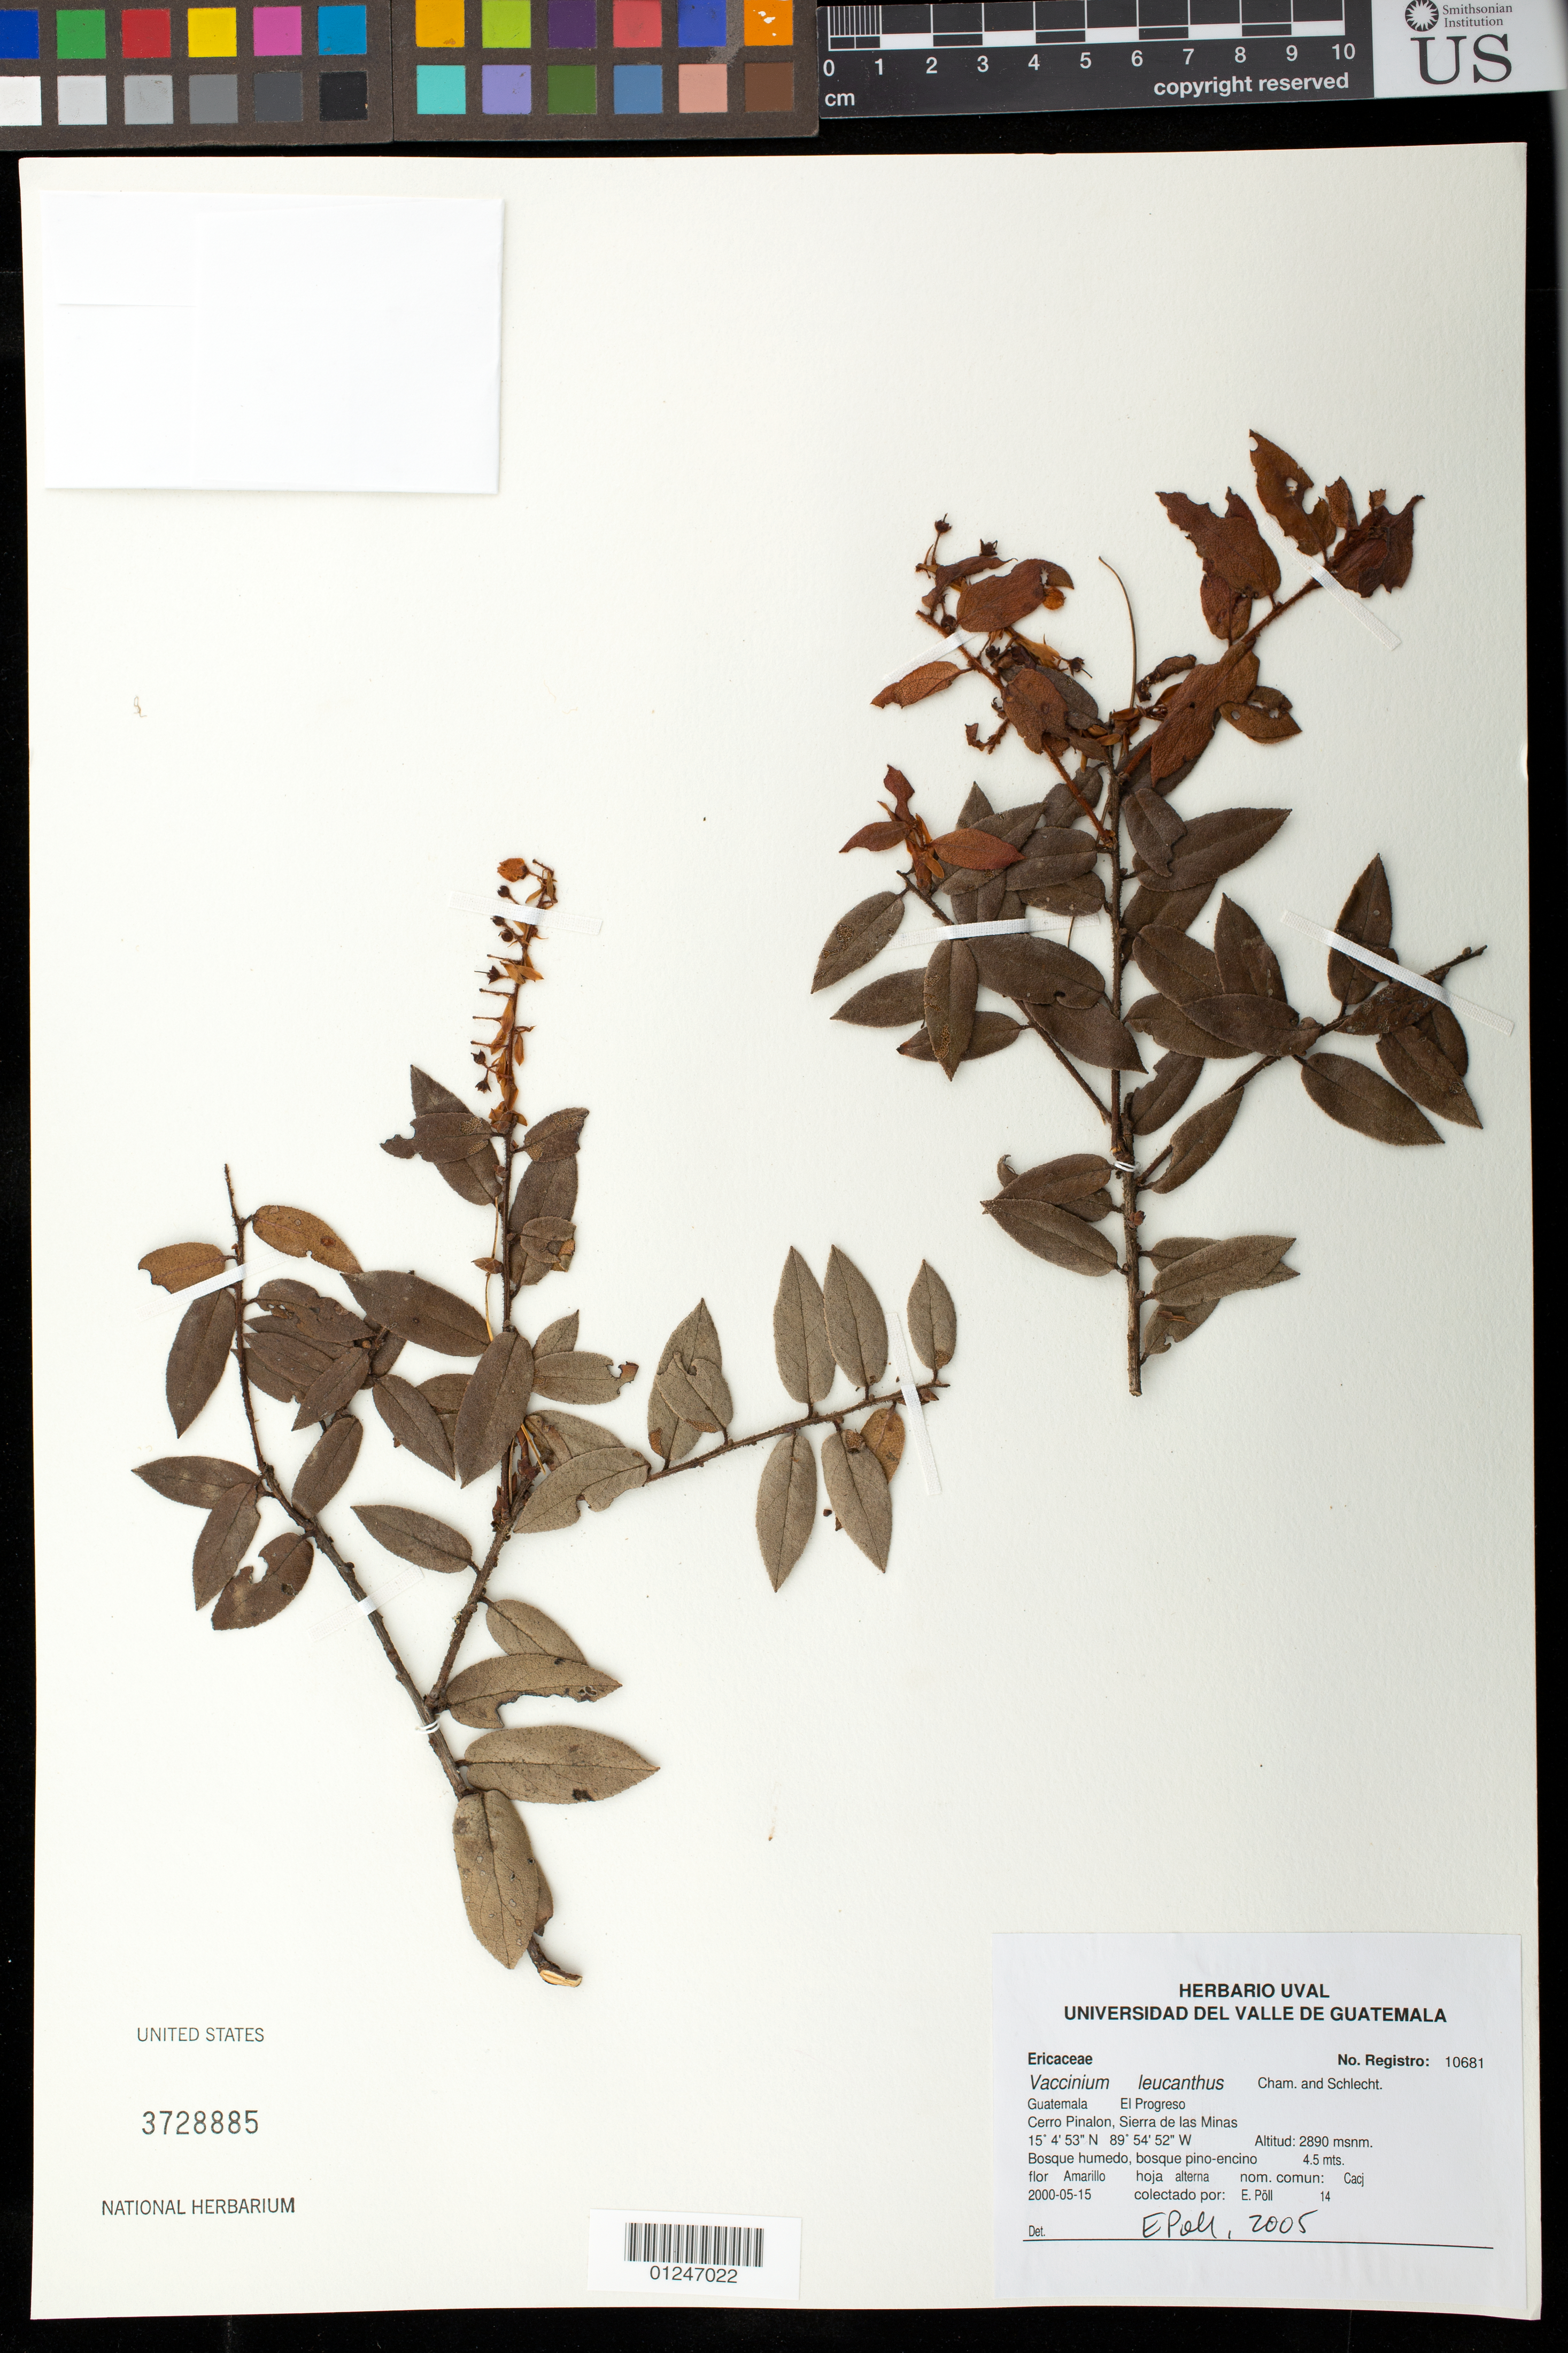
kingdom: Plantae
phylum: Tracheophyta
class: Magnoliopsida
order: Ericales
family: Ericaceae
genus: Vaccinium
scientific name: Vaccinium leucanthum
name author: Schltdl.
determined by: Pöll, E.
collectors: E. Pöll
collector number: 14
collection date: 2000-05-15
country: Guatemala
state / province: El Progreso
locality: Cerro Pinalon, Sierra de las Minas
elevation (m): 2890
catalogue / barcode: US 3728885